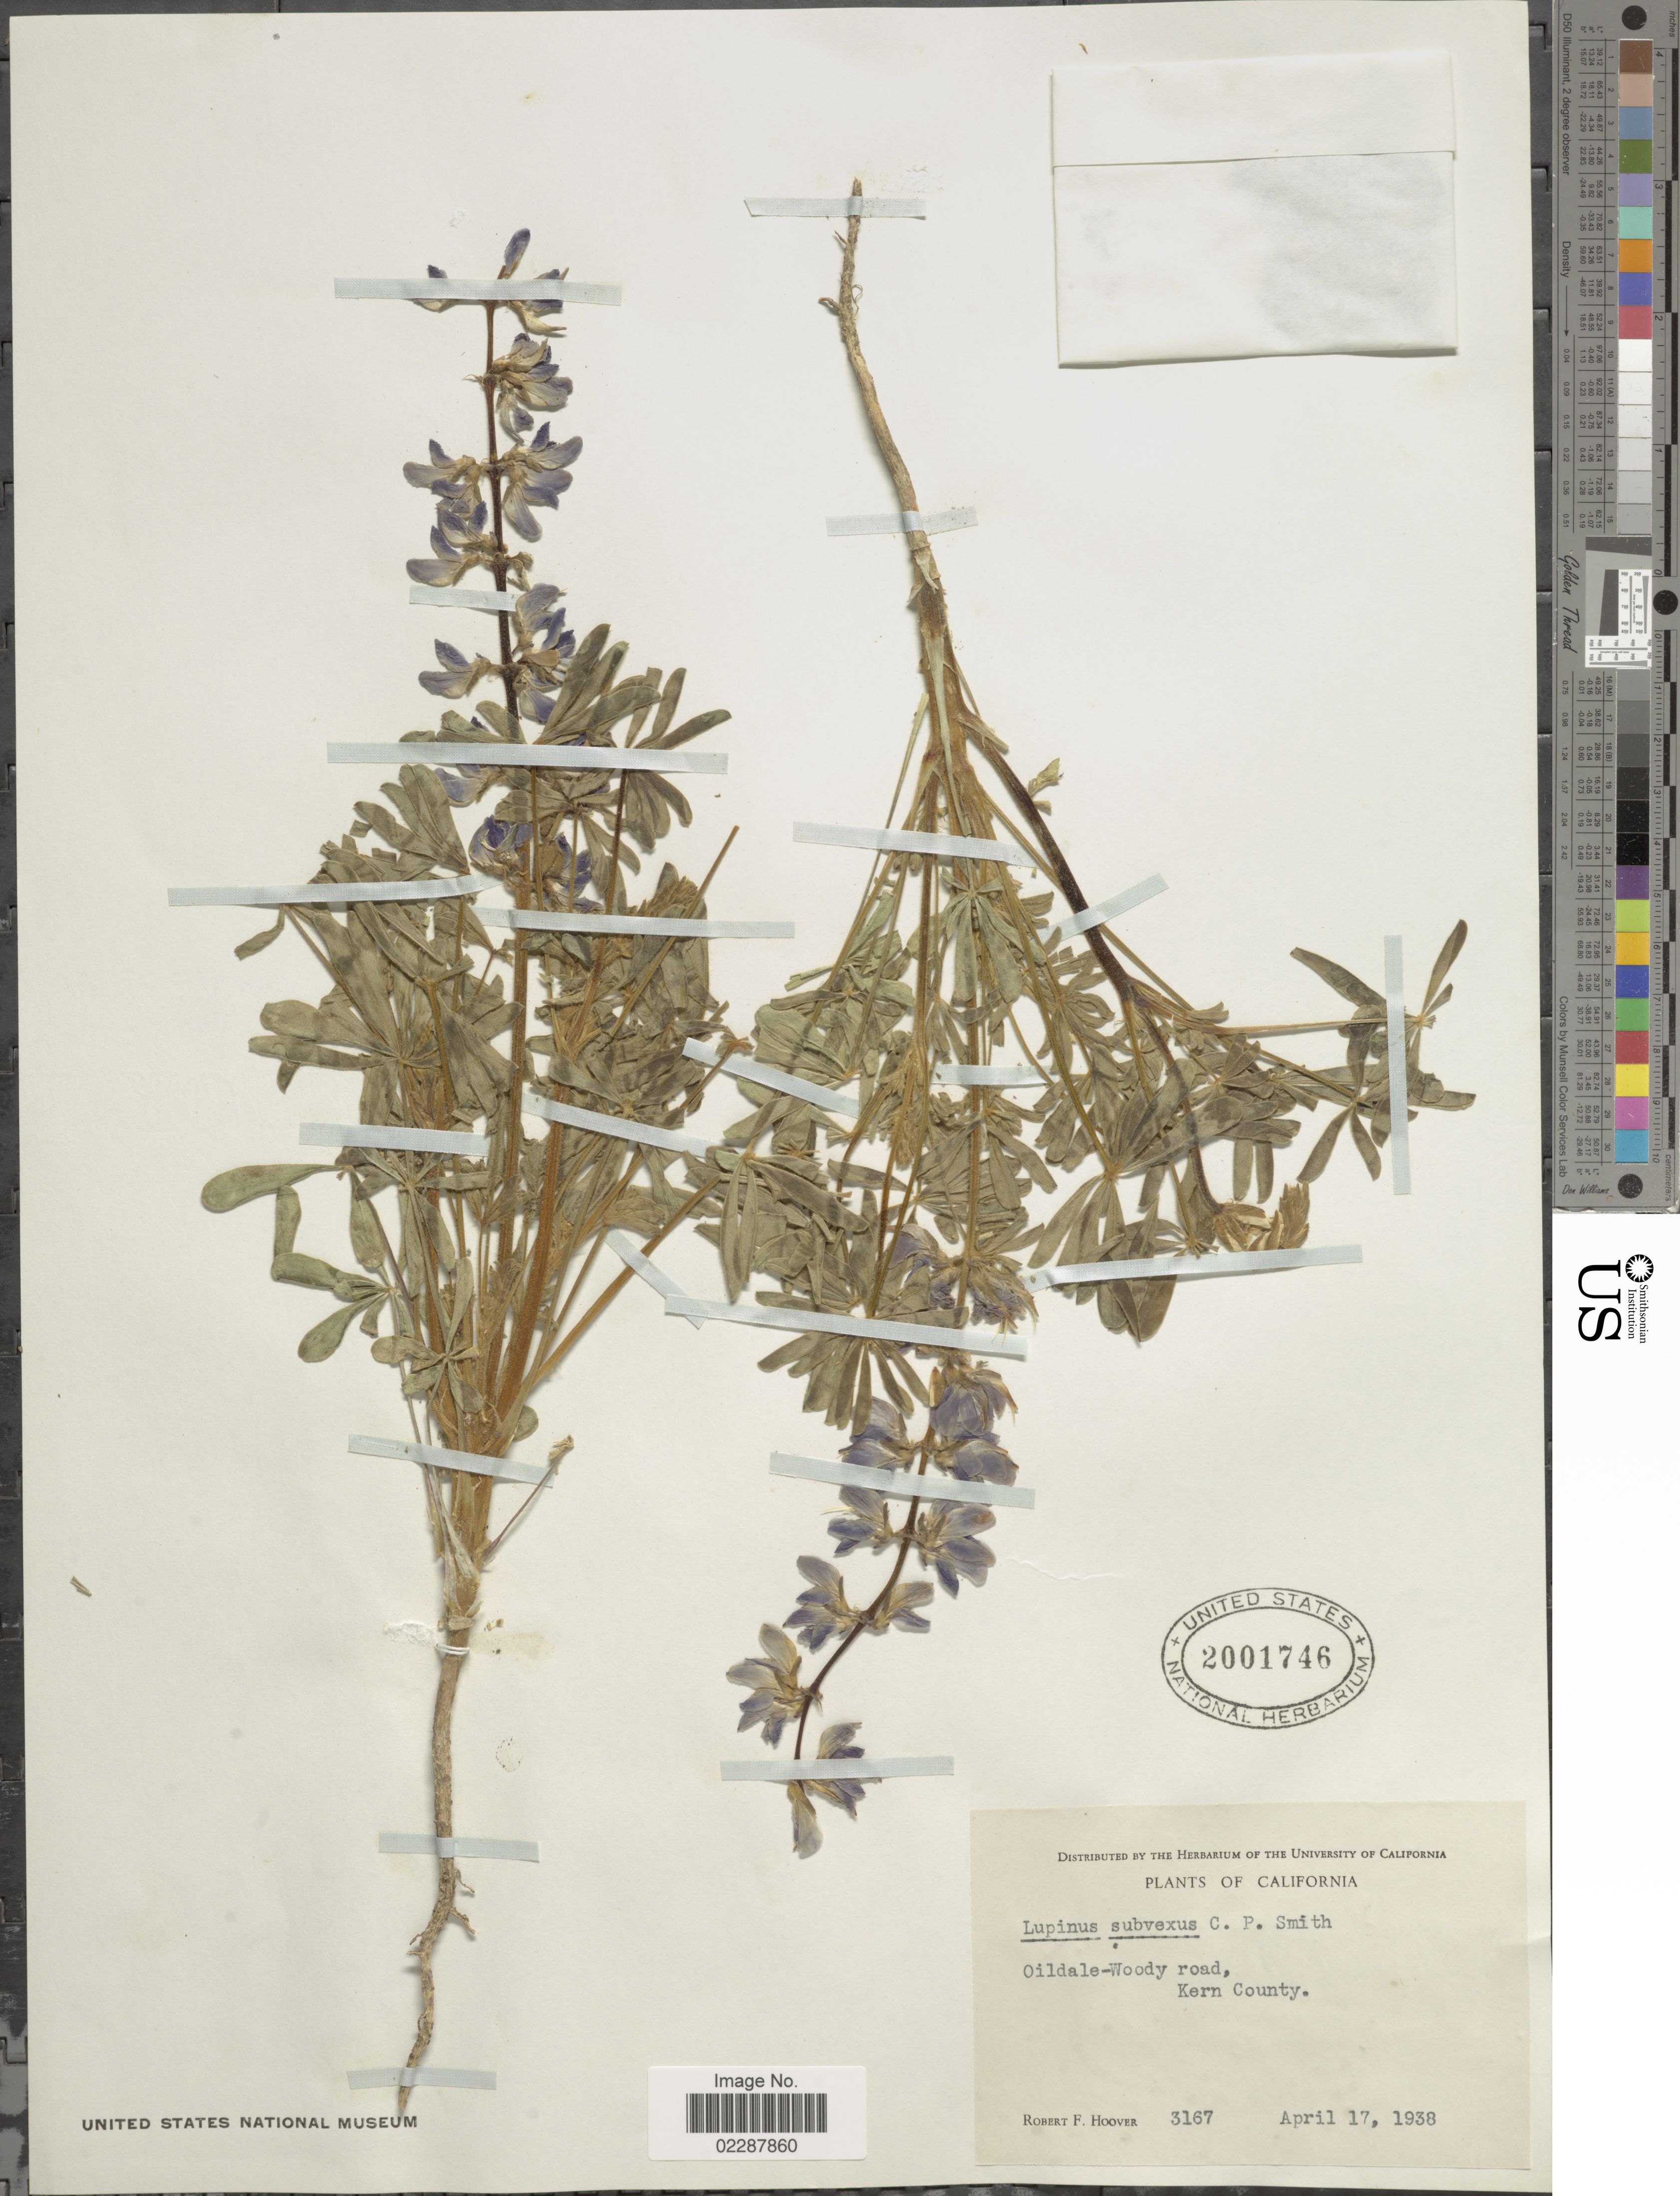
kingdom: Plantae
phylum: Tracheophyta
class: Magnoliopsida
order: Fabales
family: Fabaceae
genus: Lupinus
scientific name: Lupinus subvexus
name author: C.P. Sm.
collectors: R. F. Hoover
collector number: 3167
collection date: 1938-04-17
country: United States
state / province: California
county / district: Kern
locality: Oildale-Woody road, Kern County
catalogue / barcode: US 2001746